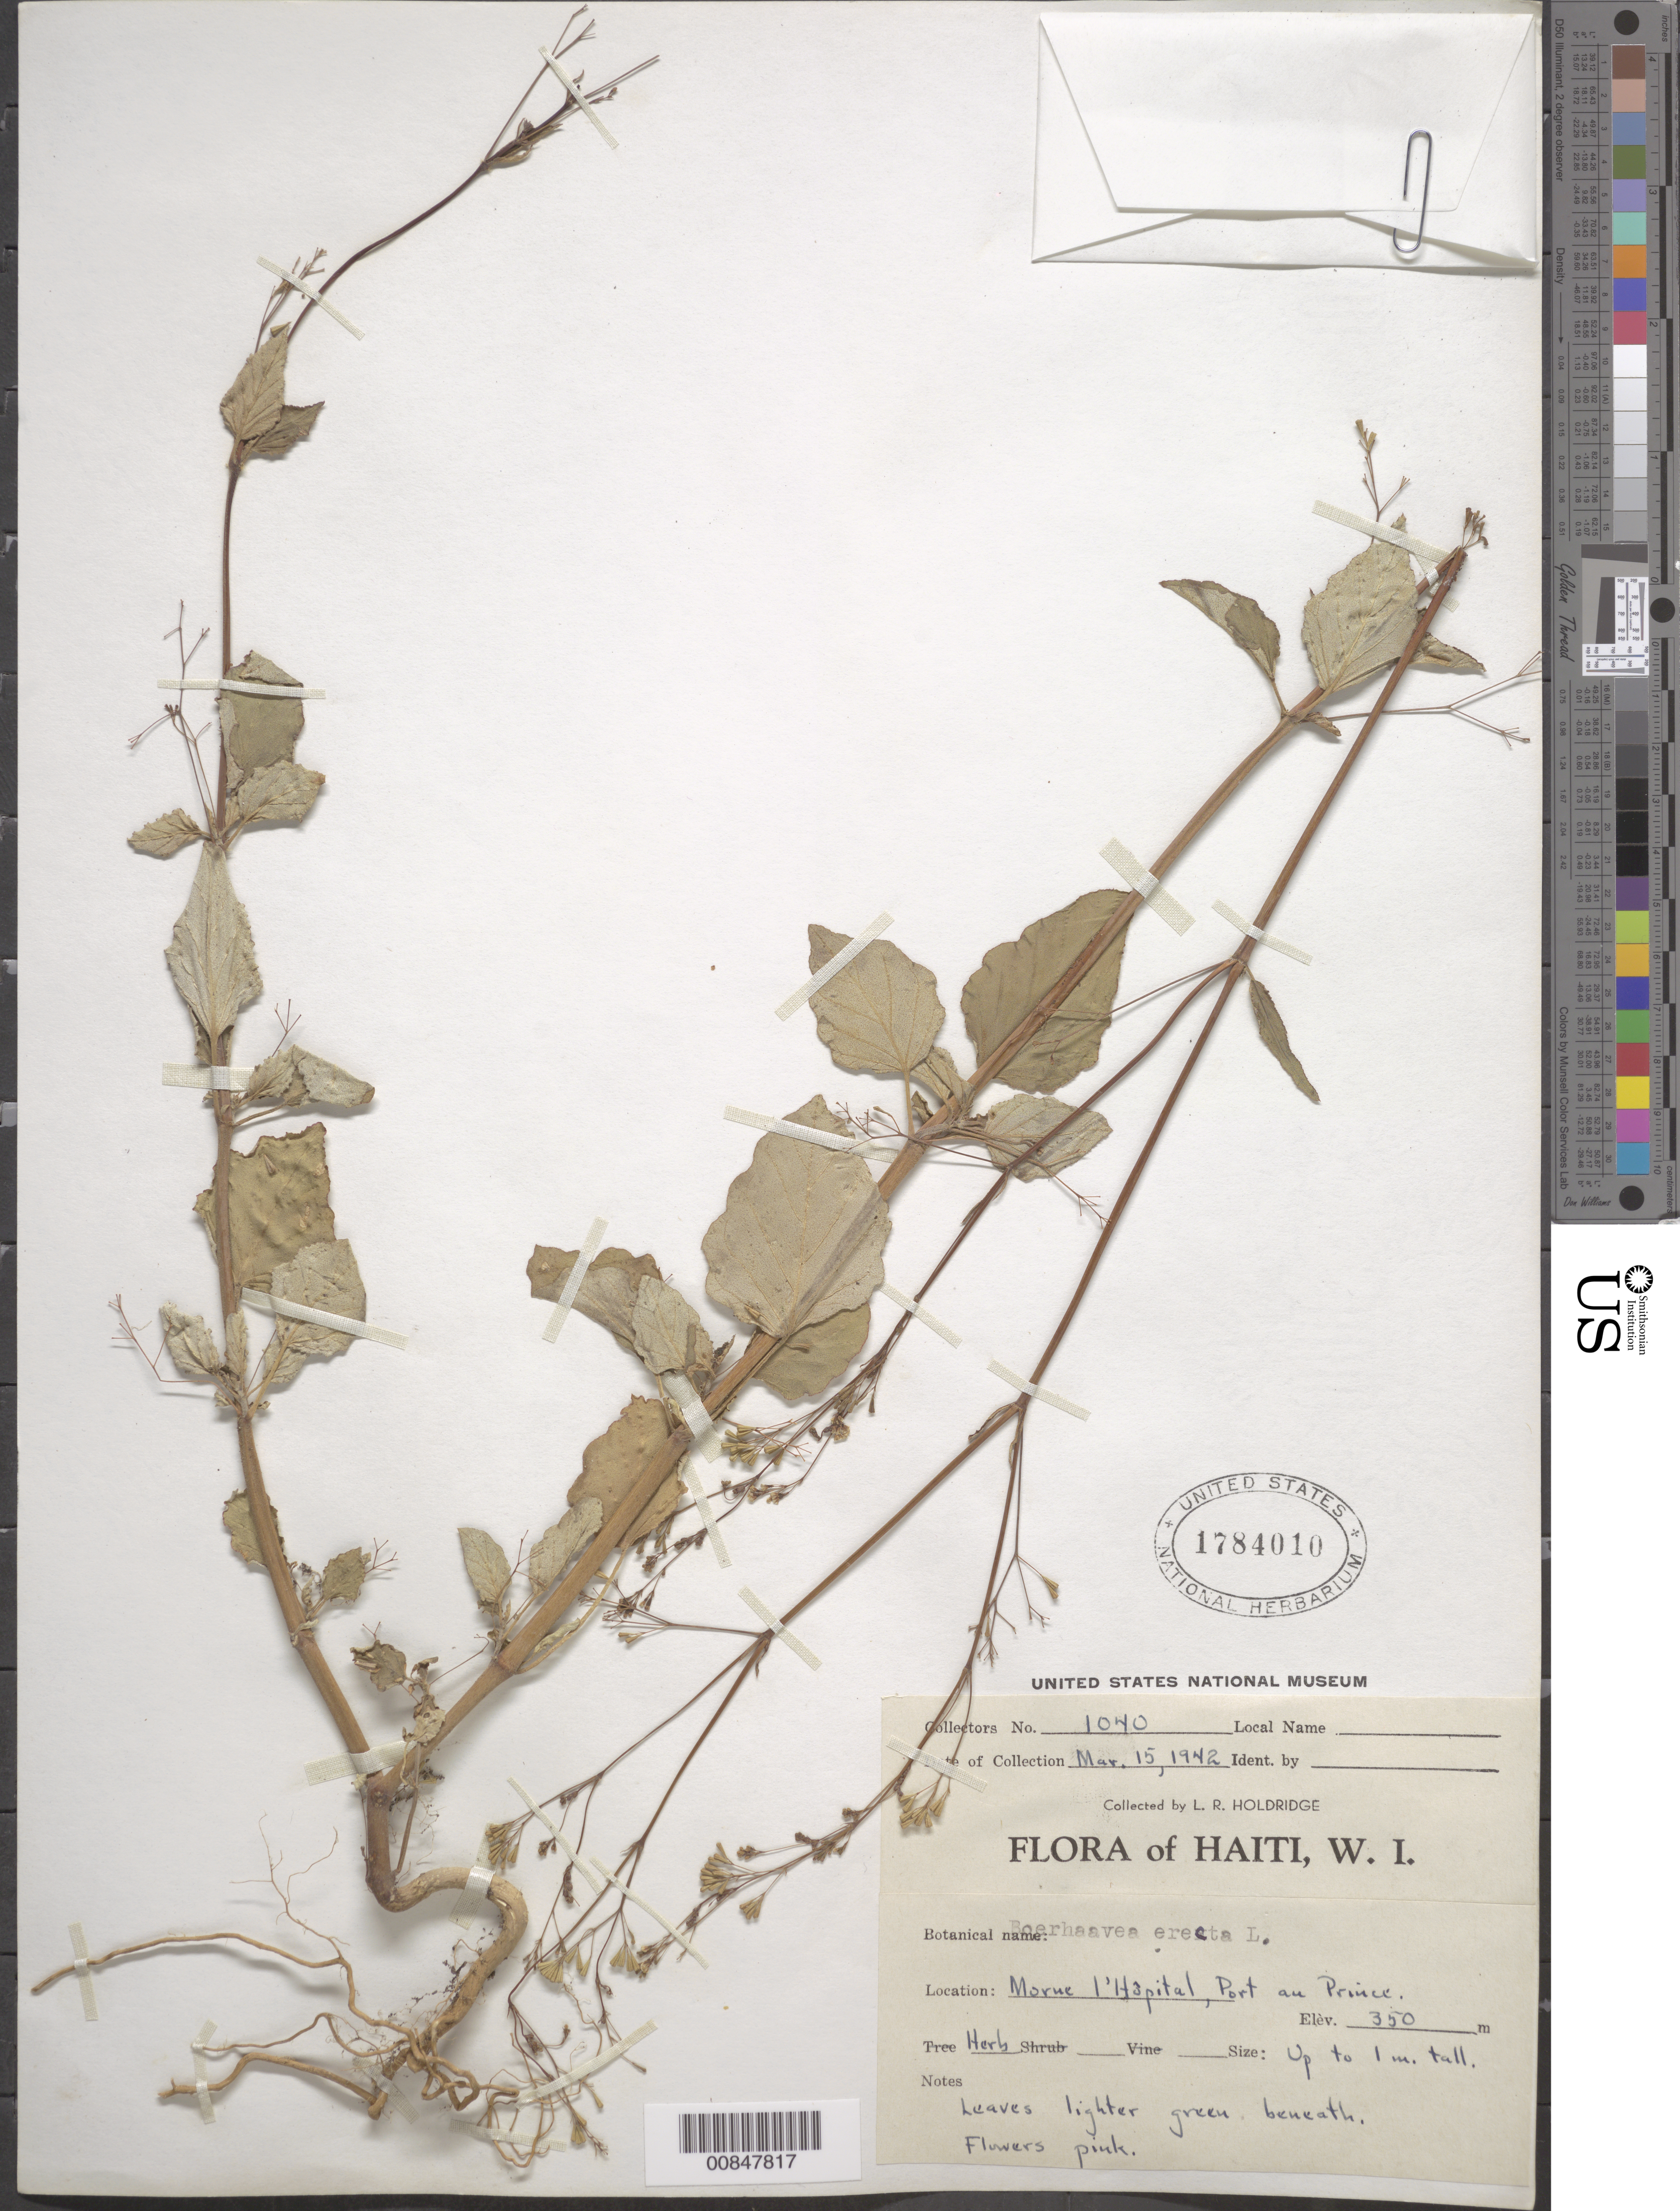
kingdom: Plantae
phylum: Tracheophyta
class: Magnoliopsida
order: Caryophyllales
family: Nyctaginaceae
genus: Boerhavia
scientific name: Boerhavia erecta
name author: L.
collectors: L. Holdridge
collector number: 1040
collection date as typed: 15 Mar 1942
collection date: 1942-03-15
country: Haiti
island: Hispaniola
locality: Morne l'Hôpital, Port au Prince.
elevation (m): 350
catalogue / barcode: US 1784010